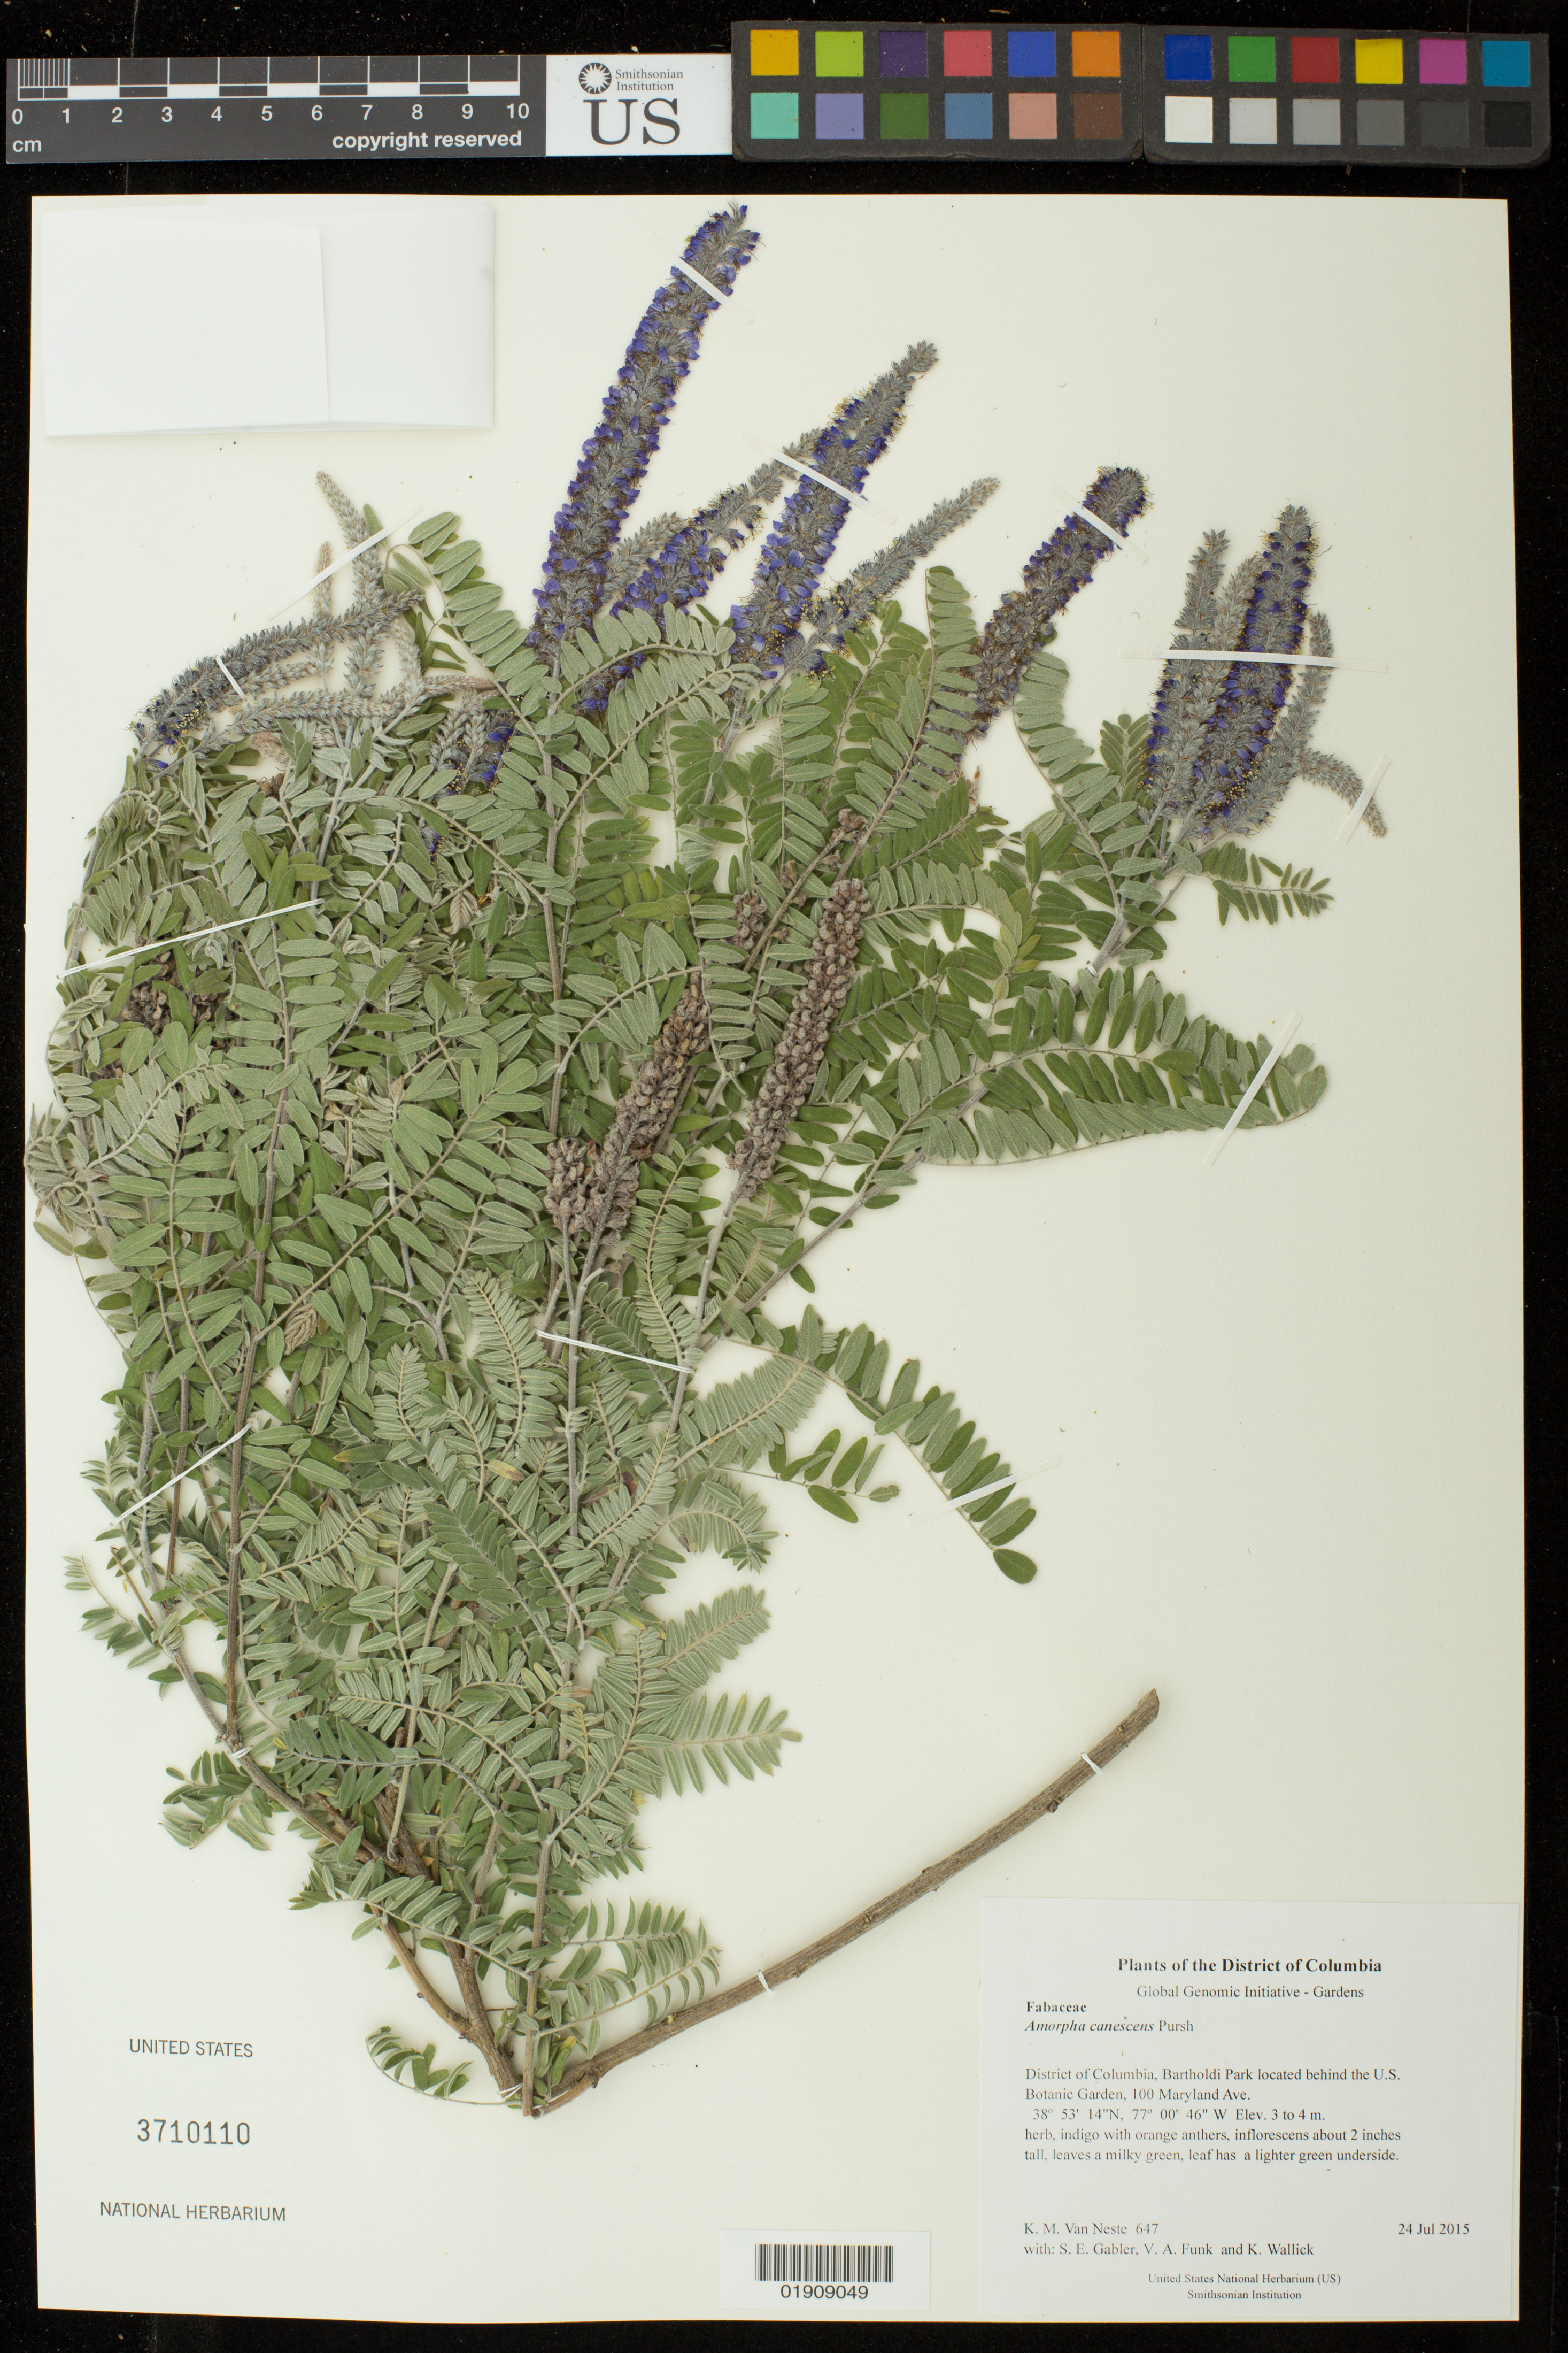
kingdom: Plantae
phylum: Tracheophyta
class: Magnoliopsida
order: Fabales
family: Fabaceae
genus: Amorpha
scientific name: Amorpha canescens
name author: Pursh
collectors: K. M. Van Neste, S. E. Gabler, V. Funk & K. Wallick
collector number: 647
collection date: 2015-07-24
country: United States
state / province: District of Columbia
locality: Bartholdi Park located behind the U.S. Botanic Garden, 100 Maryland Ave.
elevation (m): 3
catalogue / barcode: US 3710110